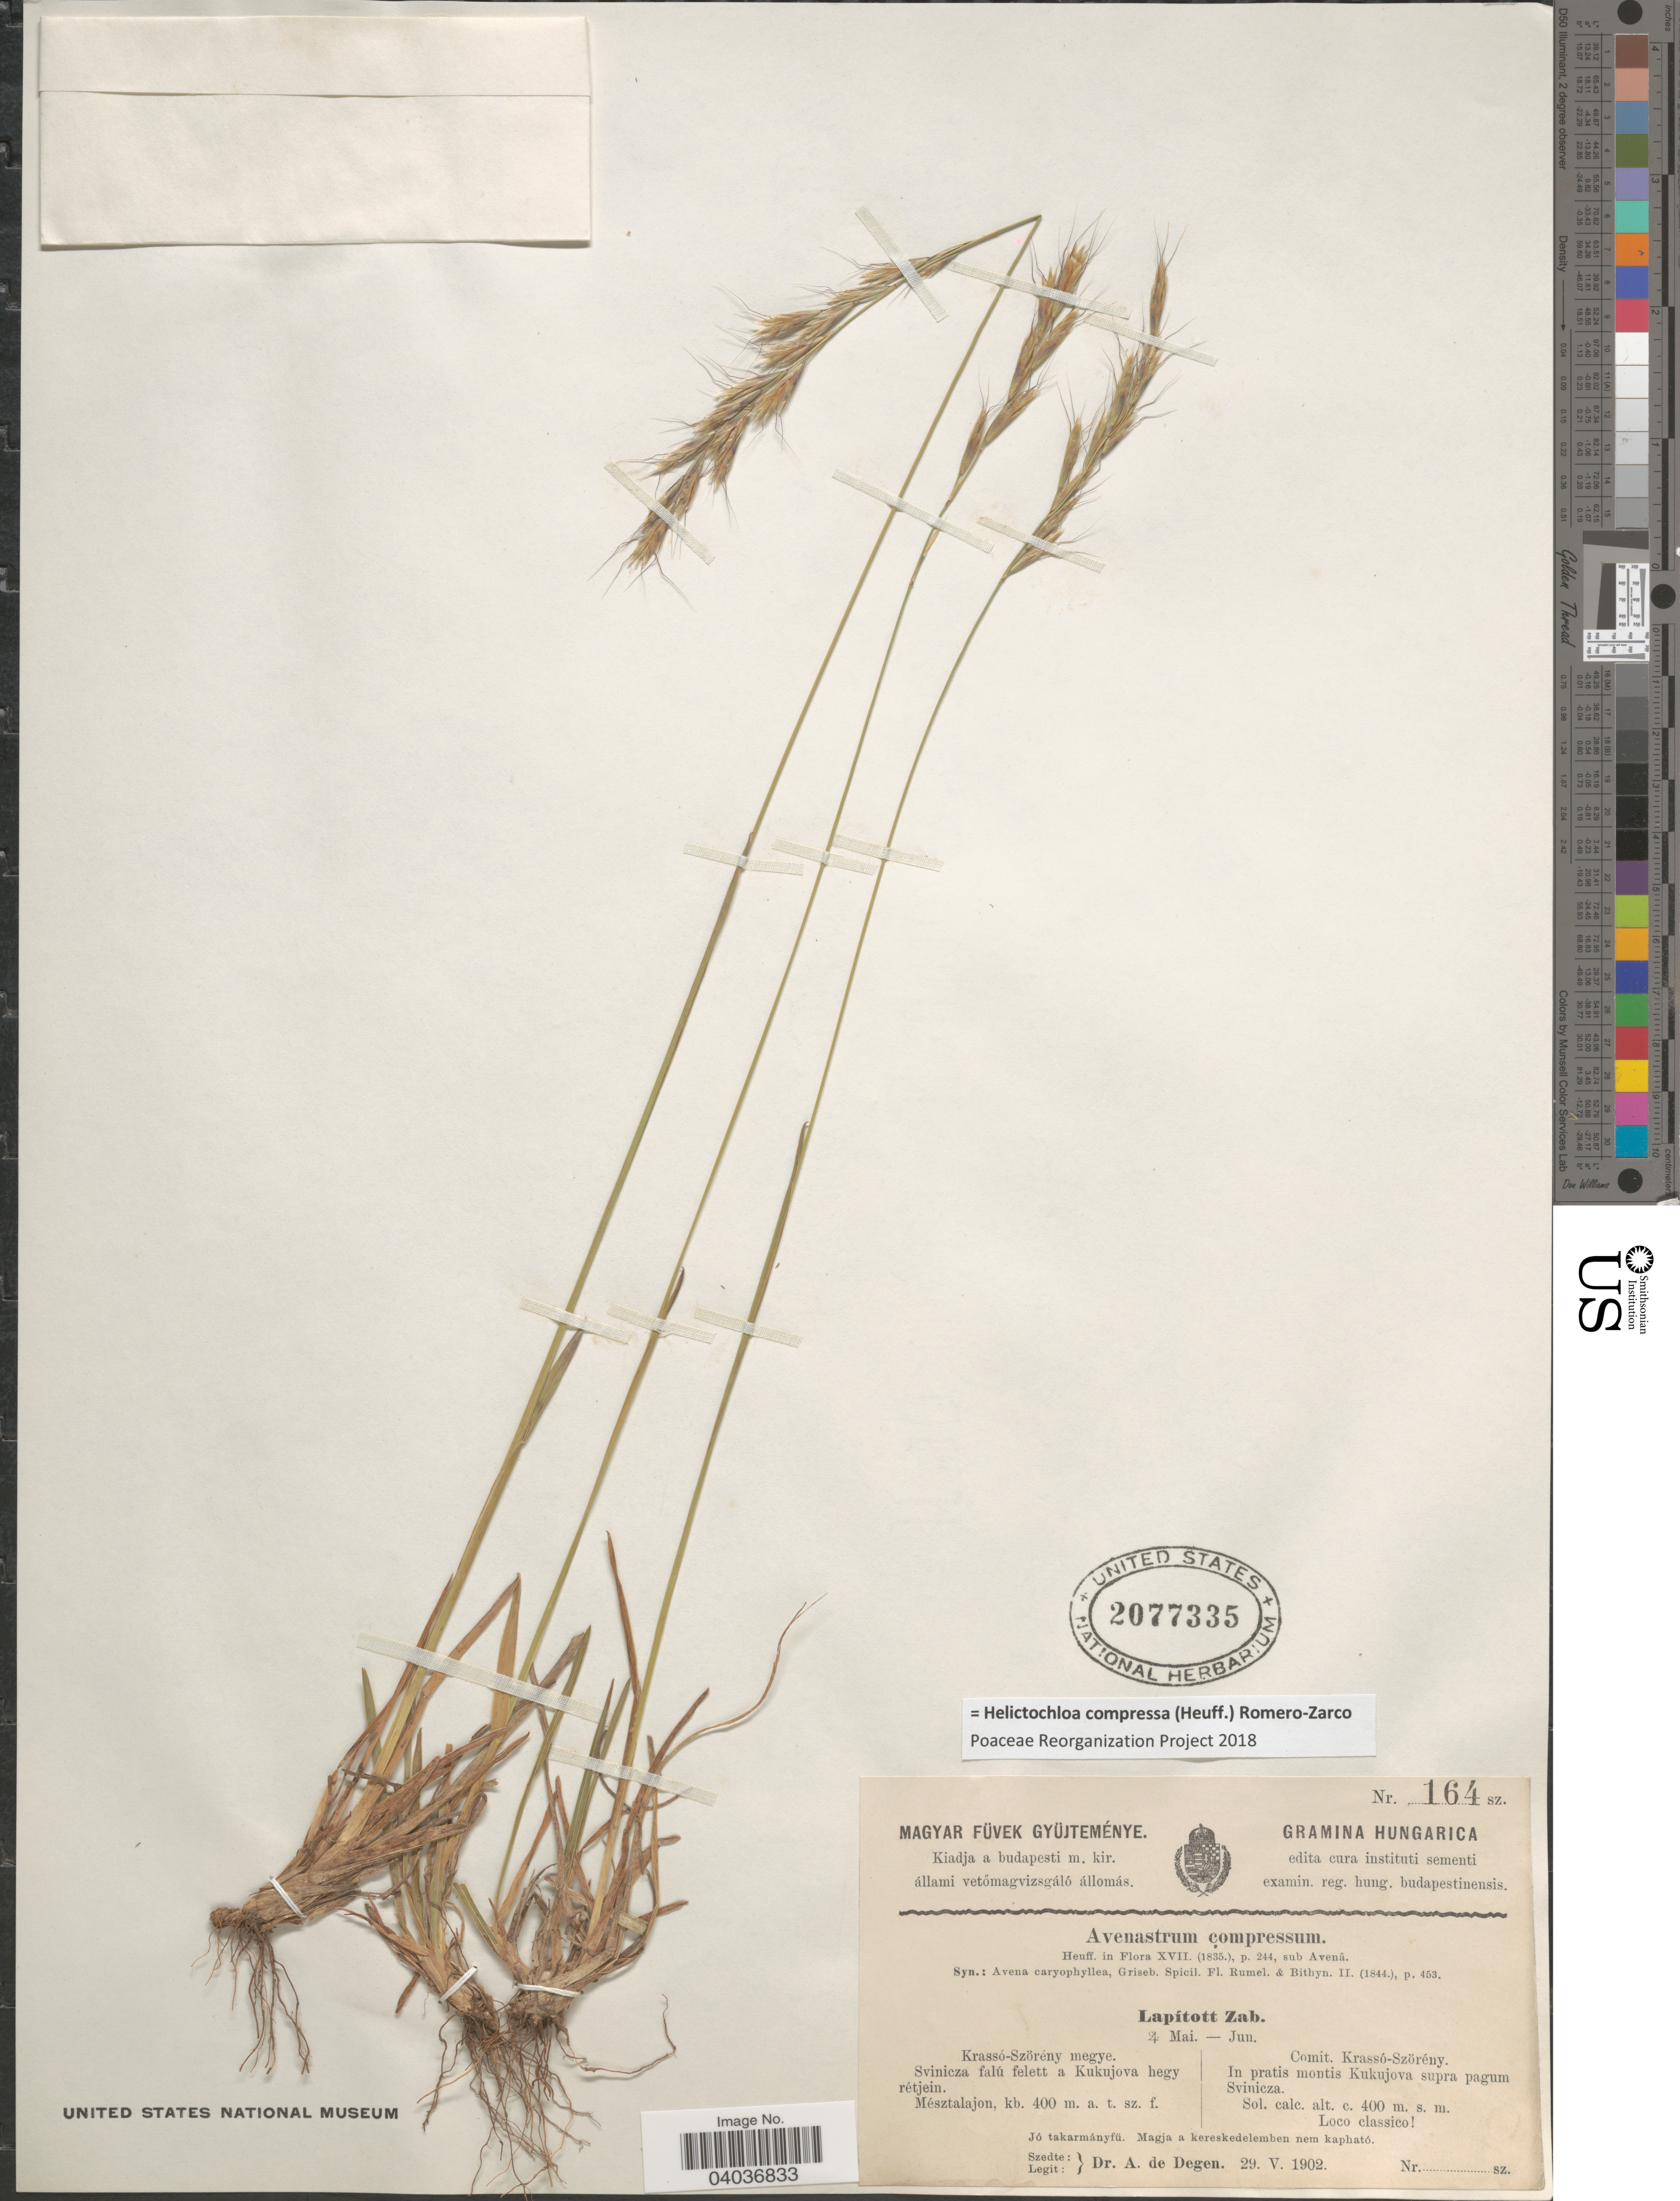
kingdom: Plantae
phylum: Tracheophyta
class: Liliopsida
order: Poales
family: Poaceae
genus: Helictochloa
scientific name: Helictochloa compressa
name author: (Heuff.) Romero Zarco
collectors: A. Degen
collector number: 164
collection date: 1902-05-29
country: Hungary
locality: Comit. Krassó-Szörény. In pratis montis Kukujova supra pagum Svinicza.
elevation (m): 400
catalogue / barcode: US 2077335